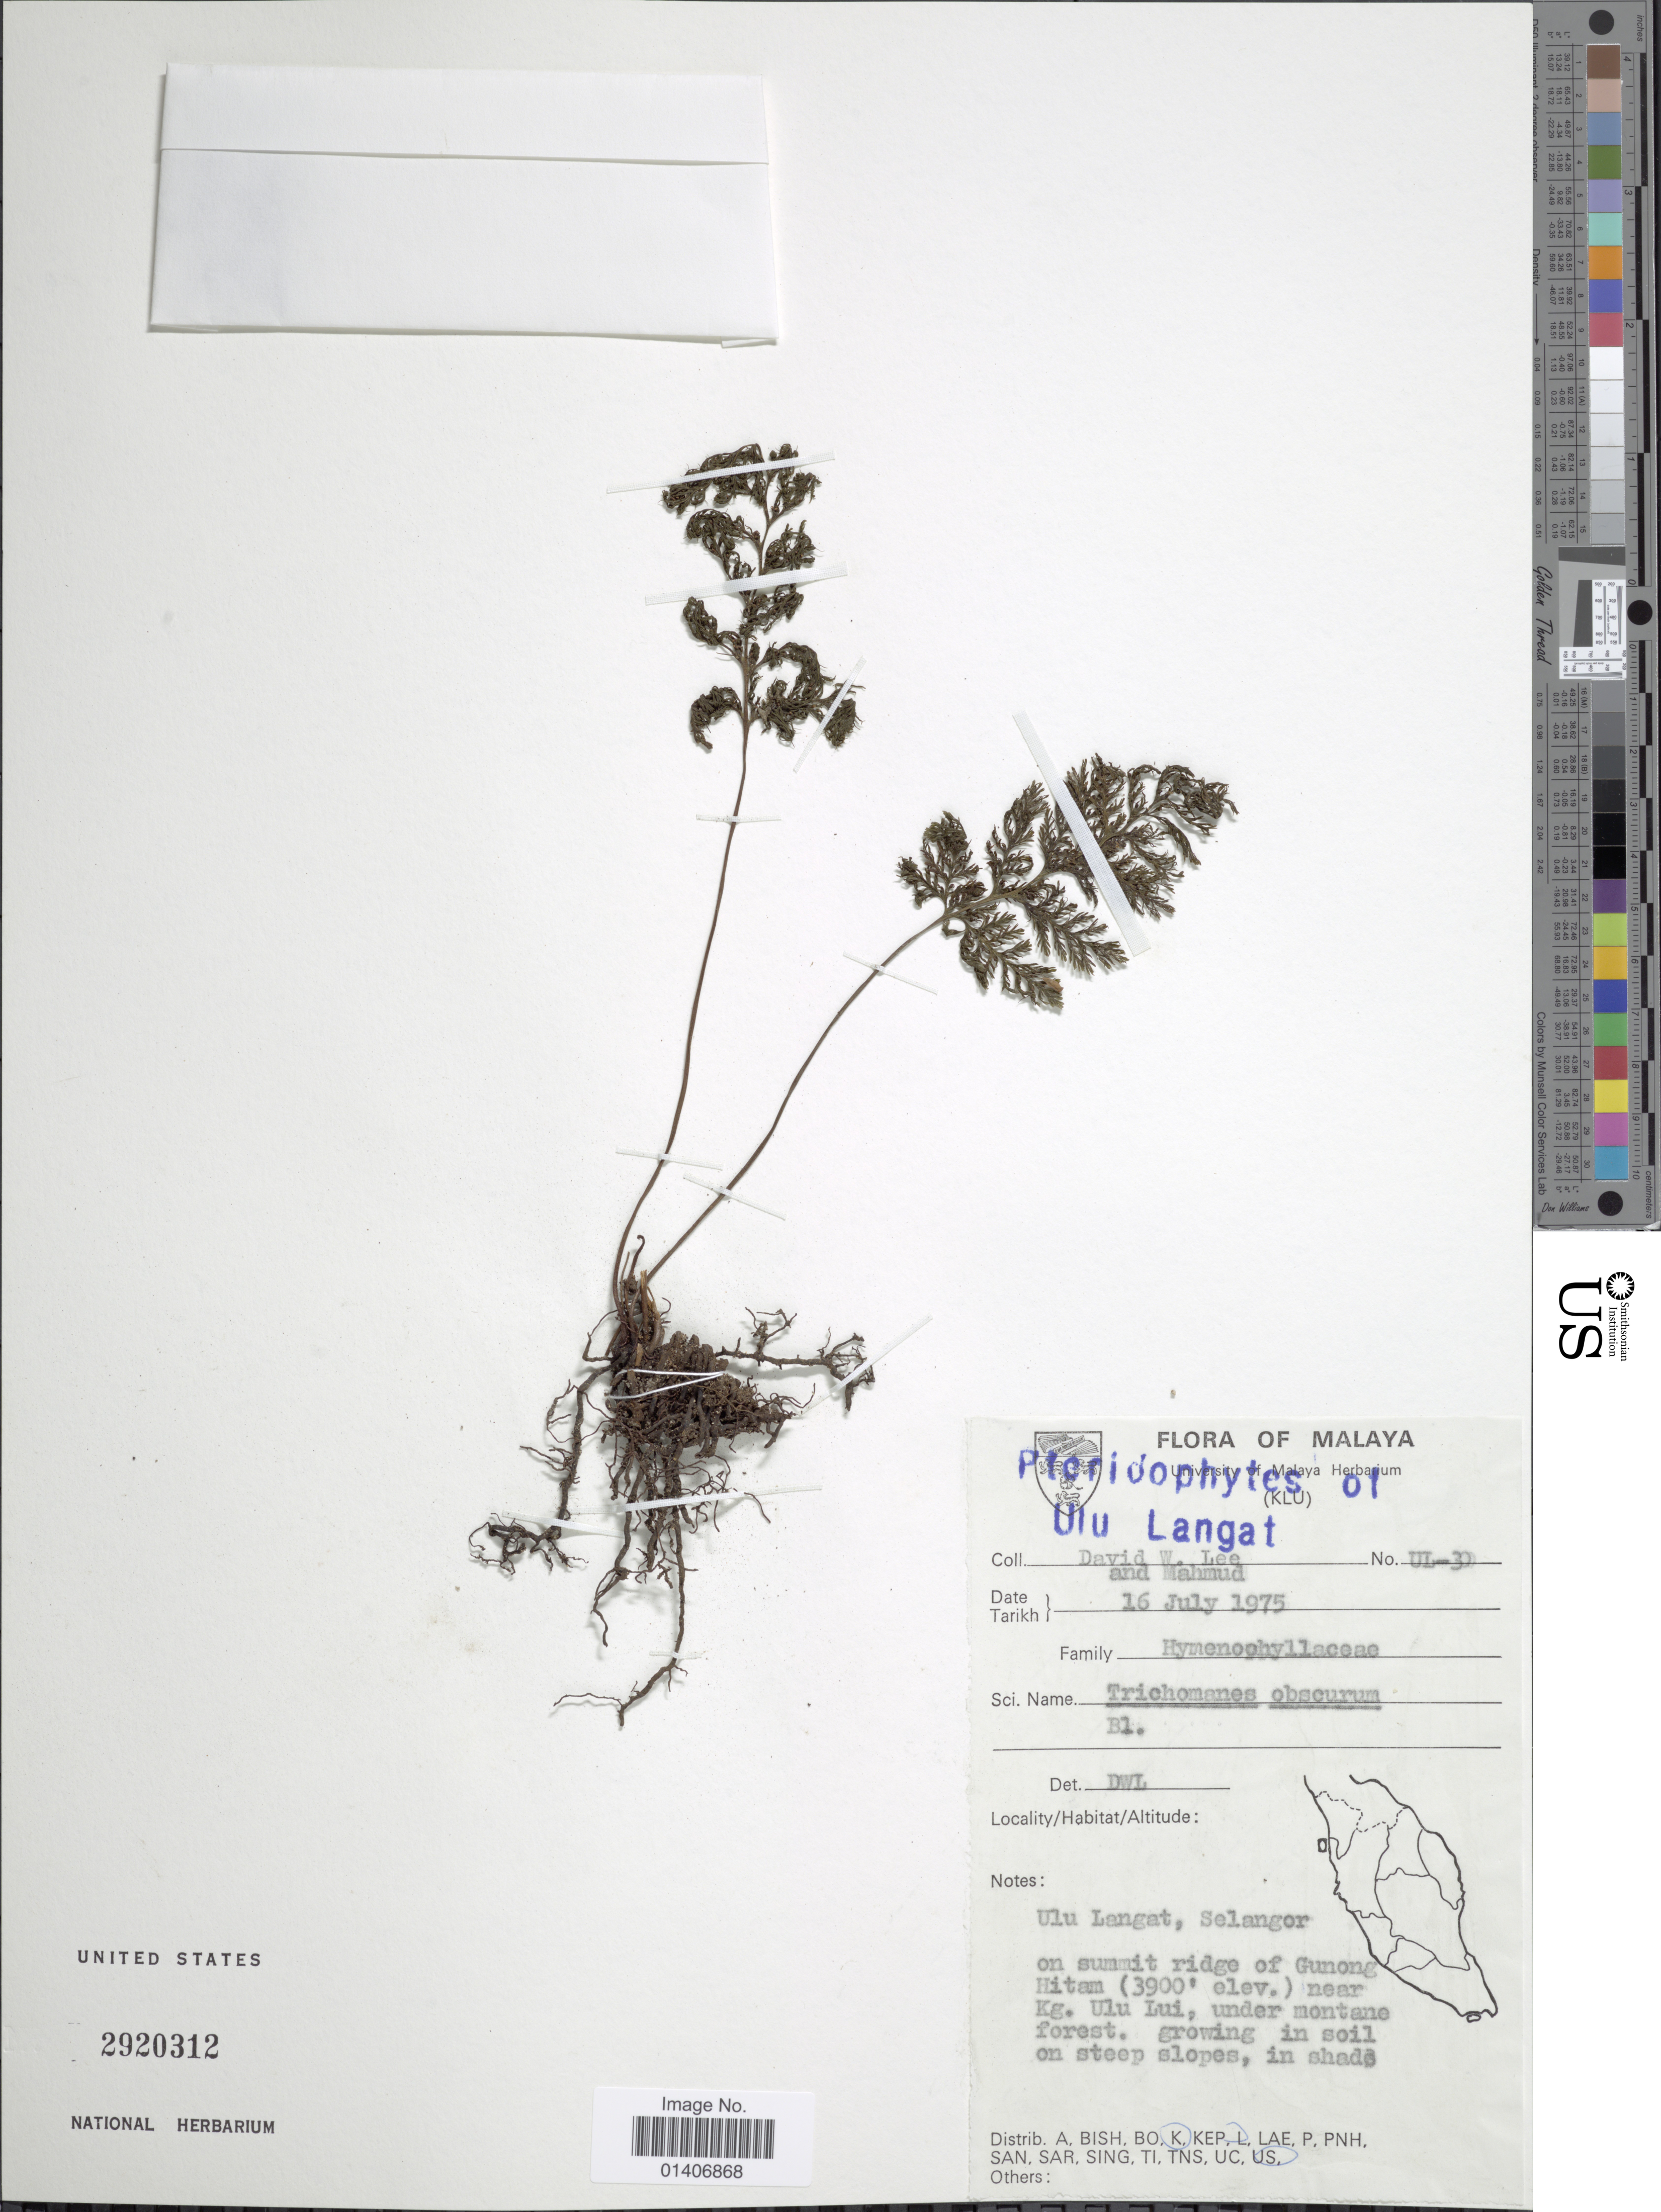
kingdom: Plantae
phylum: Tracheophyta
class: Polypodiopsida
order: Hymenophyllales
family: Hymenophyllaceae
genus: Abrodictyum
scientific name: Abrodictyum obscurum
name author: (Blume) Ebihara & K. Iwats.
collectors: D. Lee & -. Mahmud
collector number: UL-30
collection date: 1975-07-16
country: Malaysia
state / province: Selangor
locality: Ulu Langut, on summit ridge of Gunong Hitam near Kg Ulu Lui, under montane forest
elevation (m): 1189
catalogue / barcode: US 2920312